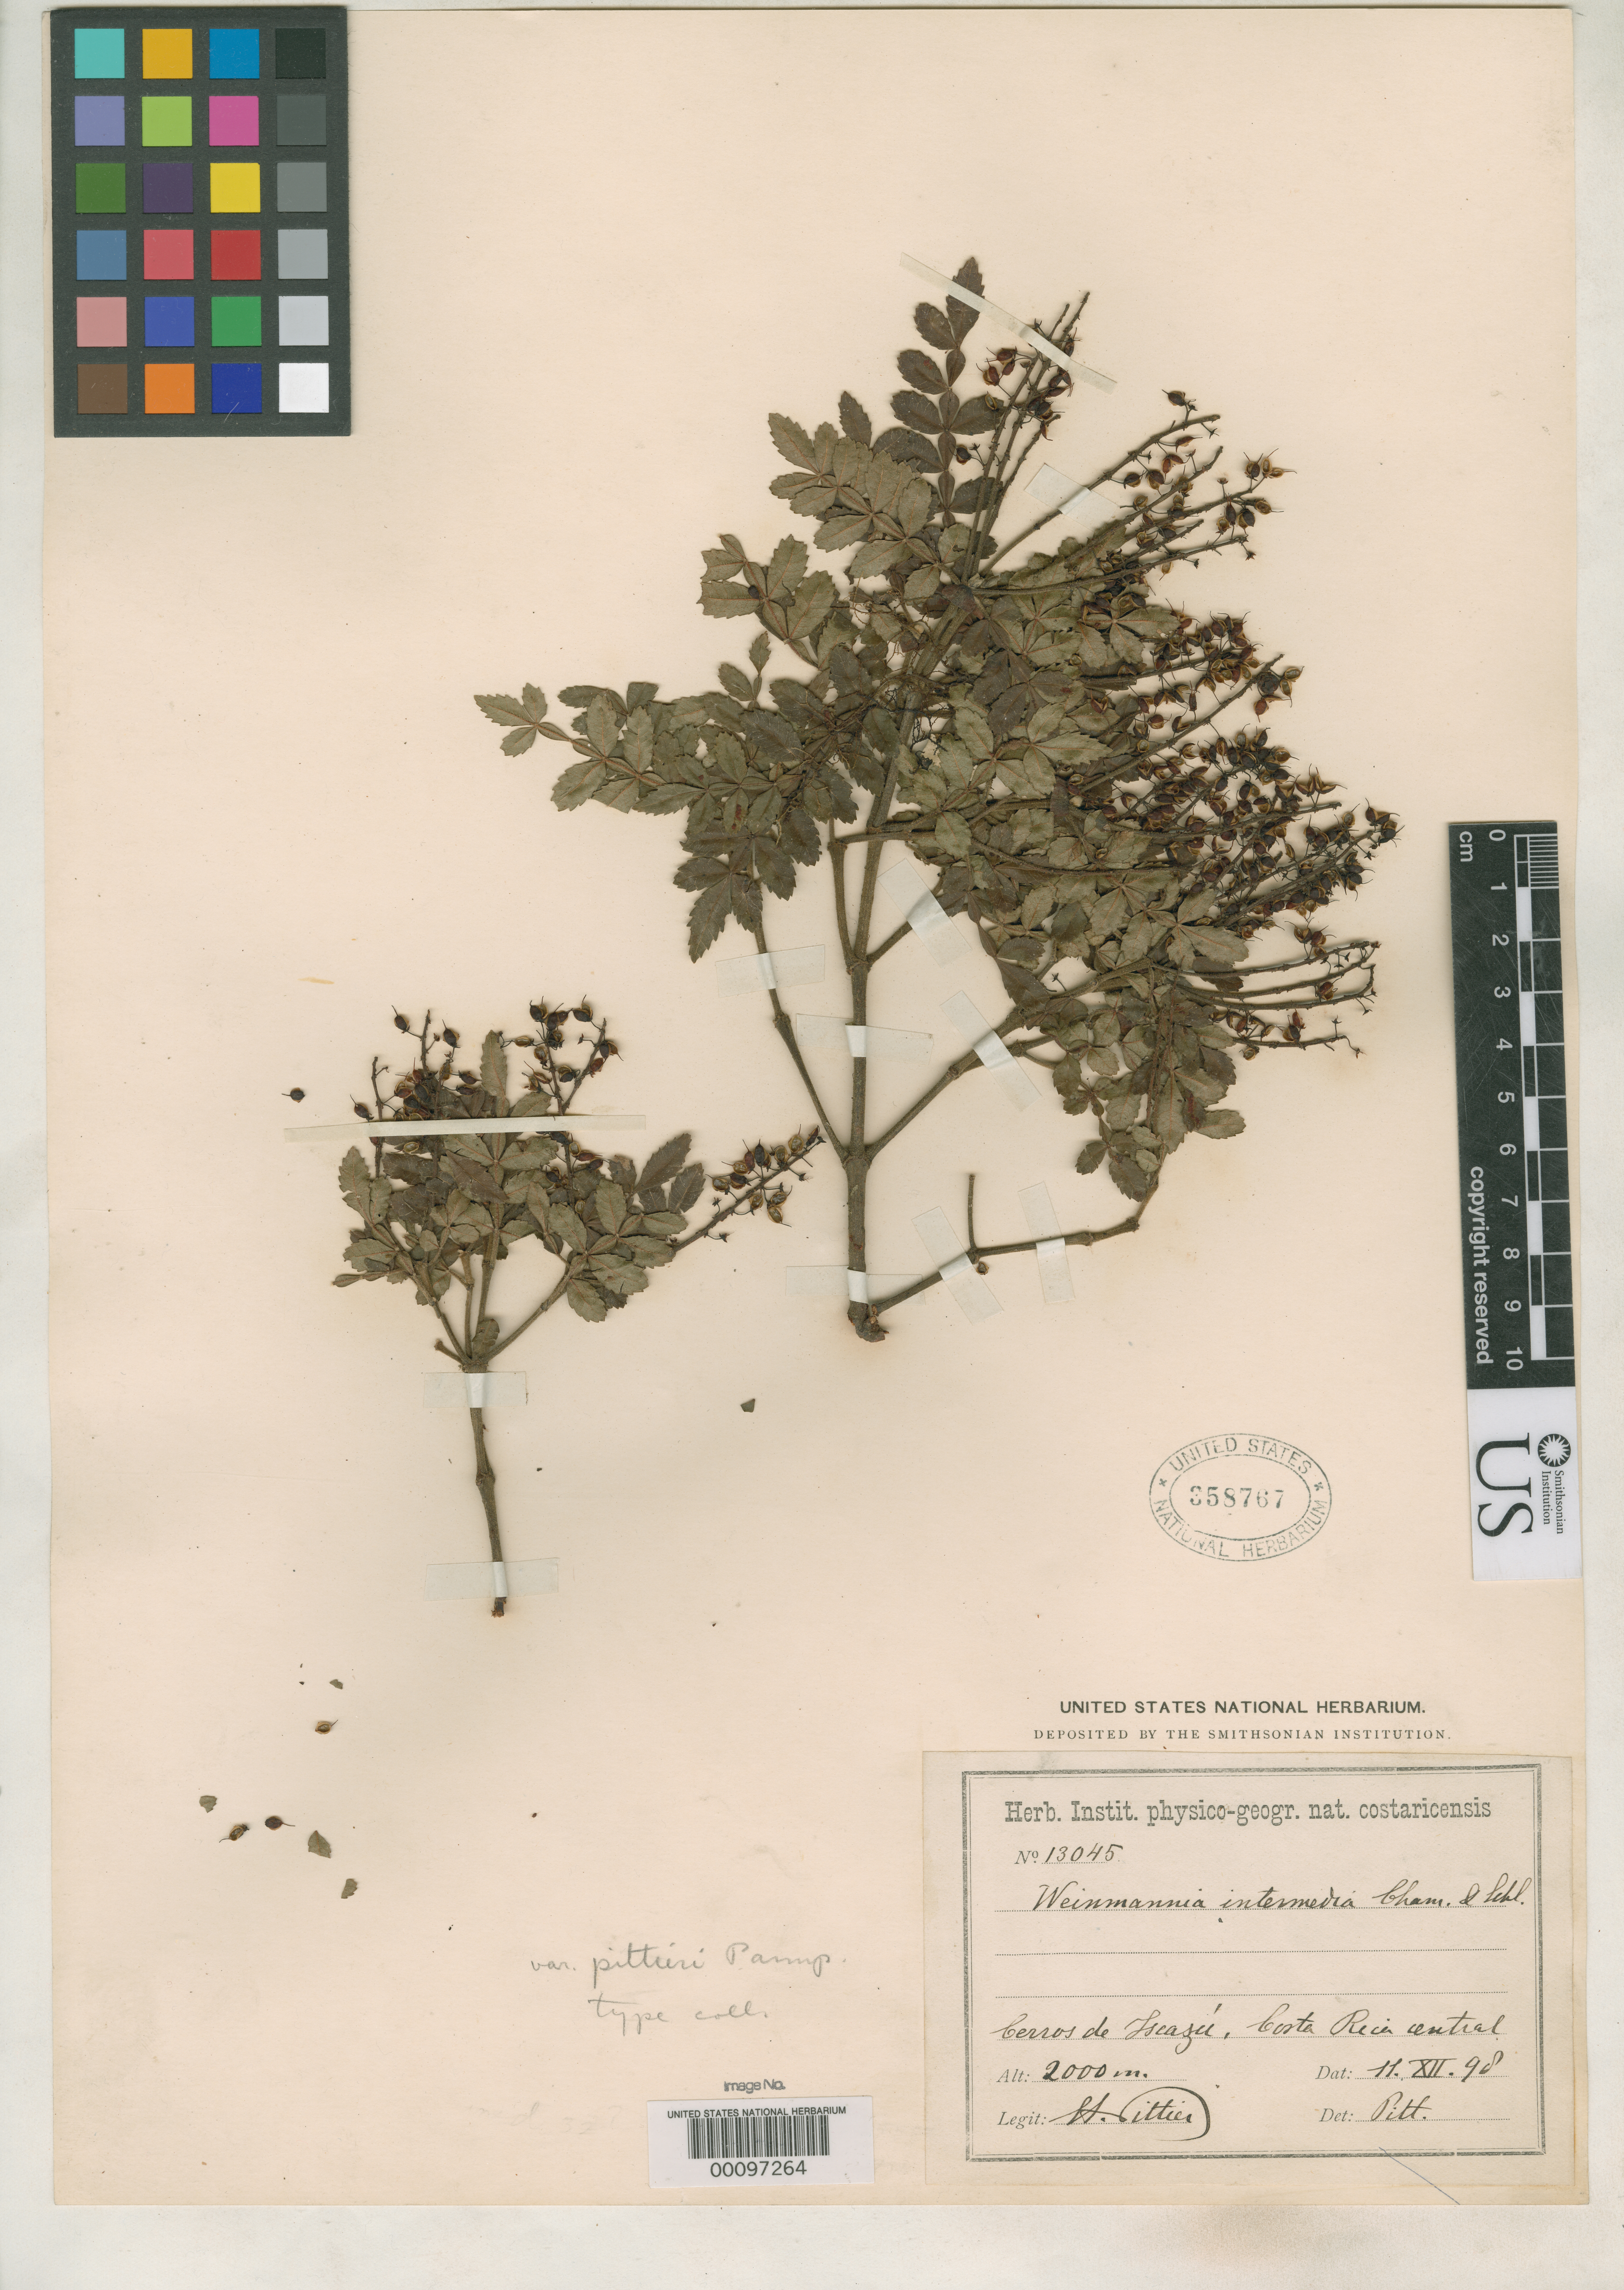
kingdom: Plantae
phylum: Tracheophyta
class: Magnoliopsida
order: Oxalidales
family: Cunoniaceae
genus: Weinmannia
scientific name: Weinmannia intermedia var. pittieri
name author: Pampanini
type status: Isotype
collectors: H. F. Pittier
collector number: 13045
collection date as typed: Dec 1898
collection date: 1898-12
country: Costa Rica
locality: Cerros de Iscazu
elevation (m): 2000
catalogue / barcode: US 358767